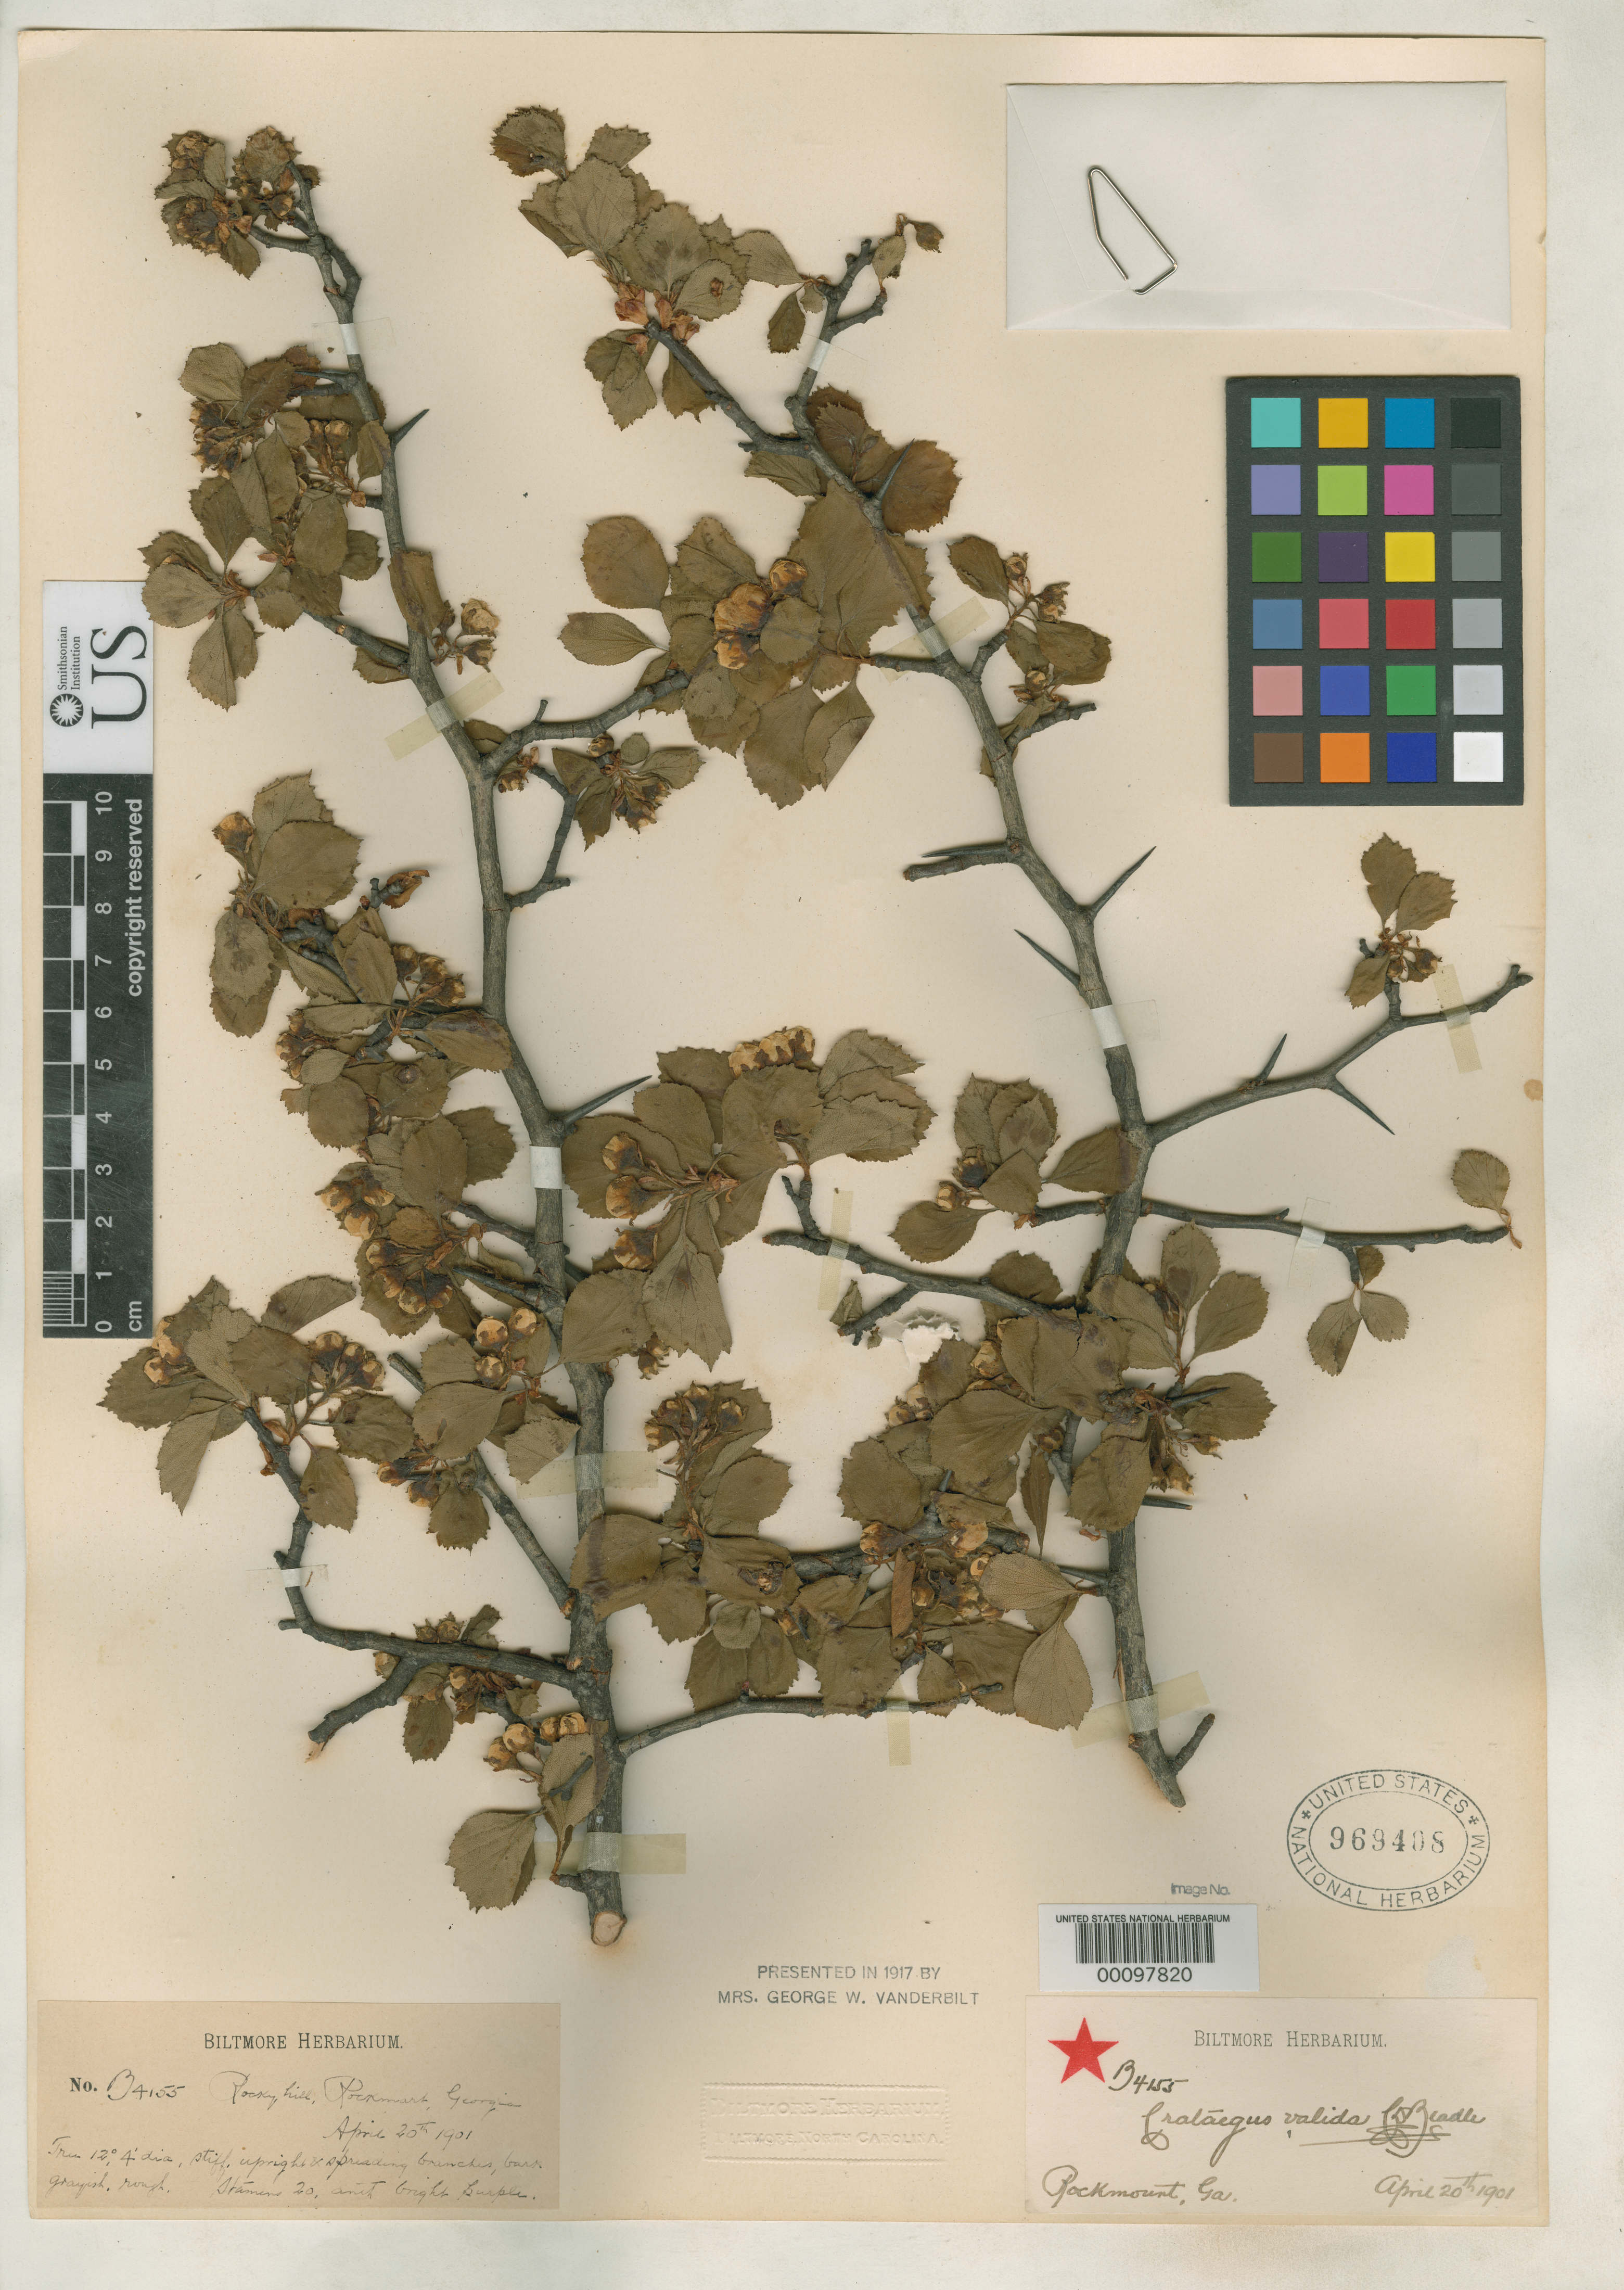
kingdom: Plantae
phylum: Tracheophyta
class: Magnoliopsida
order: Rosales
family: Rosaceae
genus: Crataegus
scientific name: Crataegus valida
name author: Beadle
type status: Syntype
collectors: ex herb. Biltmore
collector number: B 4155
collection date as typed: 29 Aug 1901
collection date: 1901-08-29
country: United States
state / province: Georgia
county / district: Polk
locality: Rockmart.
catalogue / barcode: US 969408